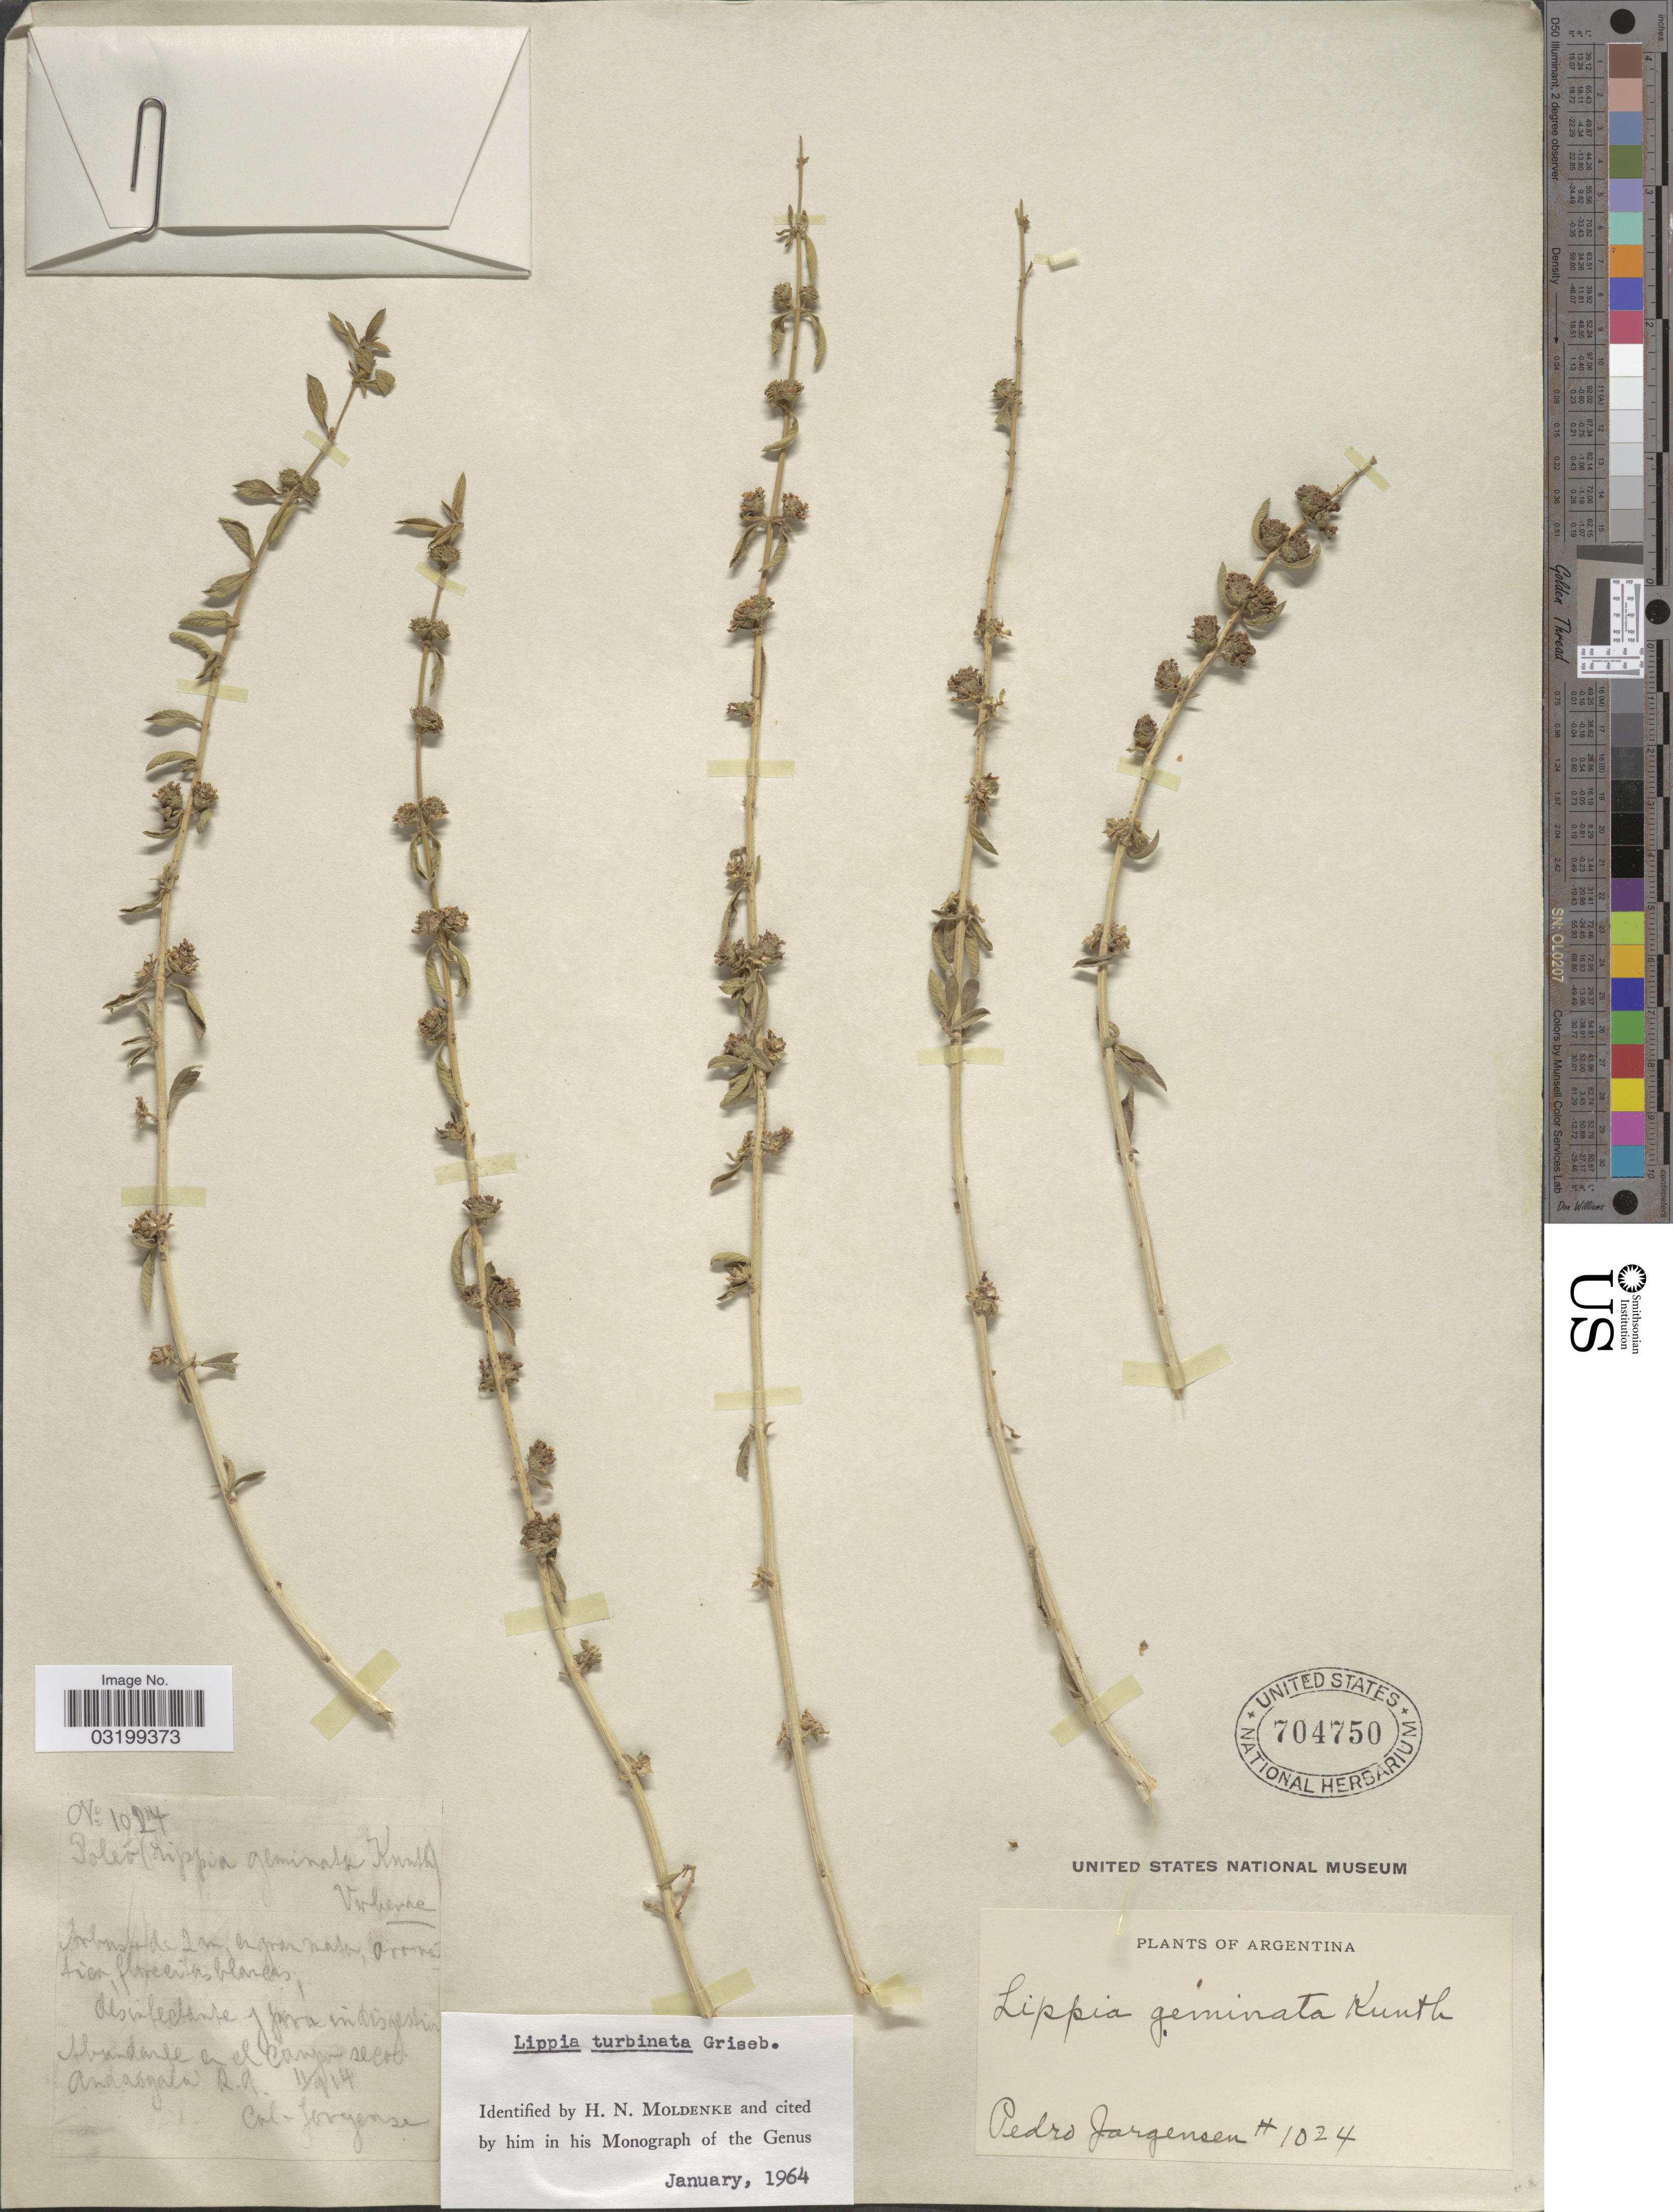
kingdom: Plantae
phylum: Tracheophyta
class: Magnoliopsida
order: Lamiales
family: Verbenaceae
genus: Lippia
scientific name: Lippia turbinata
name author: Griseb.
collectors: P. Jörgensen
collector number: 1024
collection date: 1914-11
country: Argentina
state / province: Catamarca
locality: Andalgalá R.A.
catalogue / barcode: US 704750